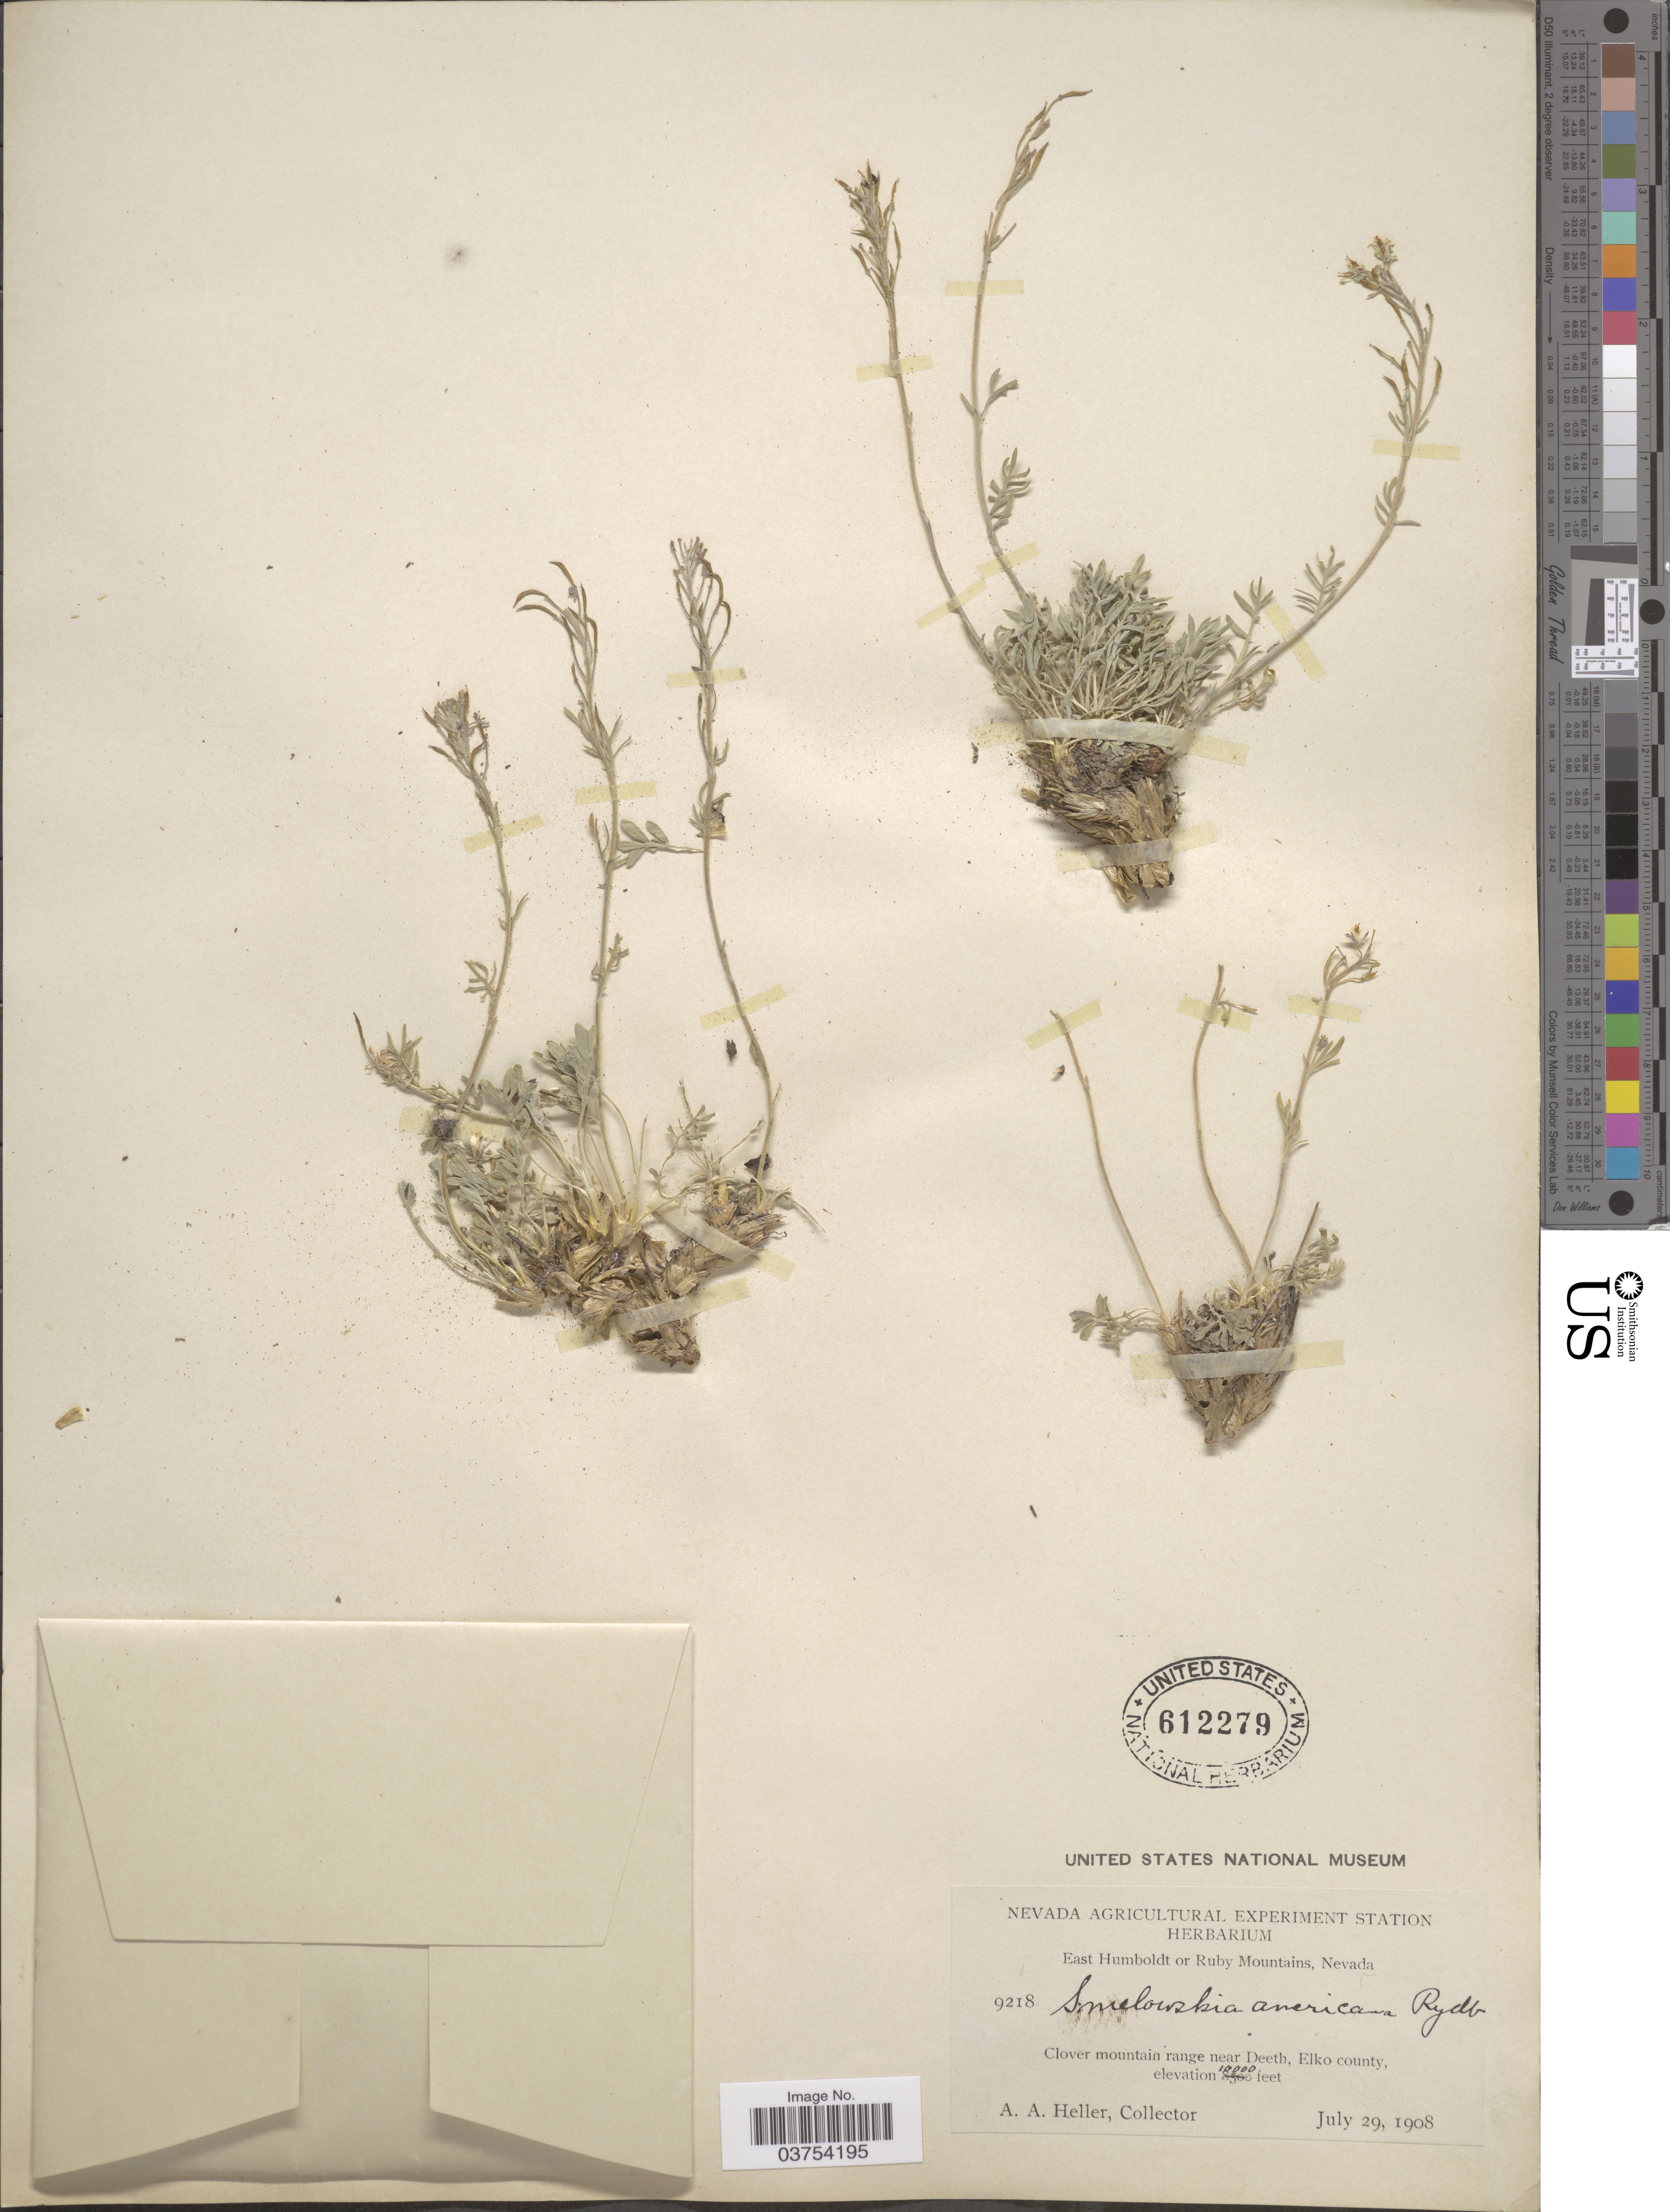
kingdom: Plantae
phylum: Tracheophyta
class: Magnoliopsida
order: Brassicales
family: Brassicaceae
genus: Smelowskia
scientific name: Smelowskia calycina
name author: (Stephan) C.A. Mey.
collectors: A. A. Heller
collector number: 9218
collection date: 1908-07-29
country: United States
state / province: Nevada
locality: East Humboldt or Ruby Mountains. Clover mountain range near Deeth, Elko county.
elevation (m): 3048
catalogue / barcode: US 612279